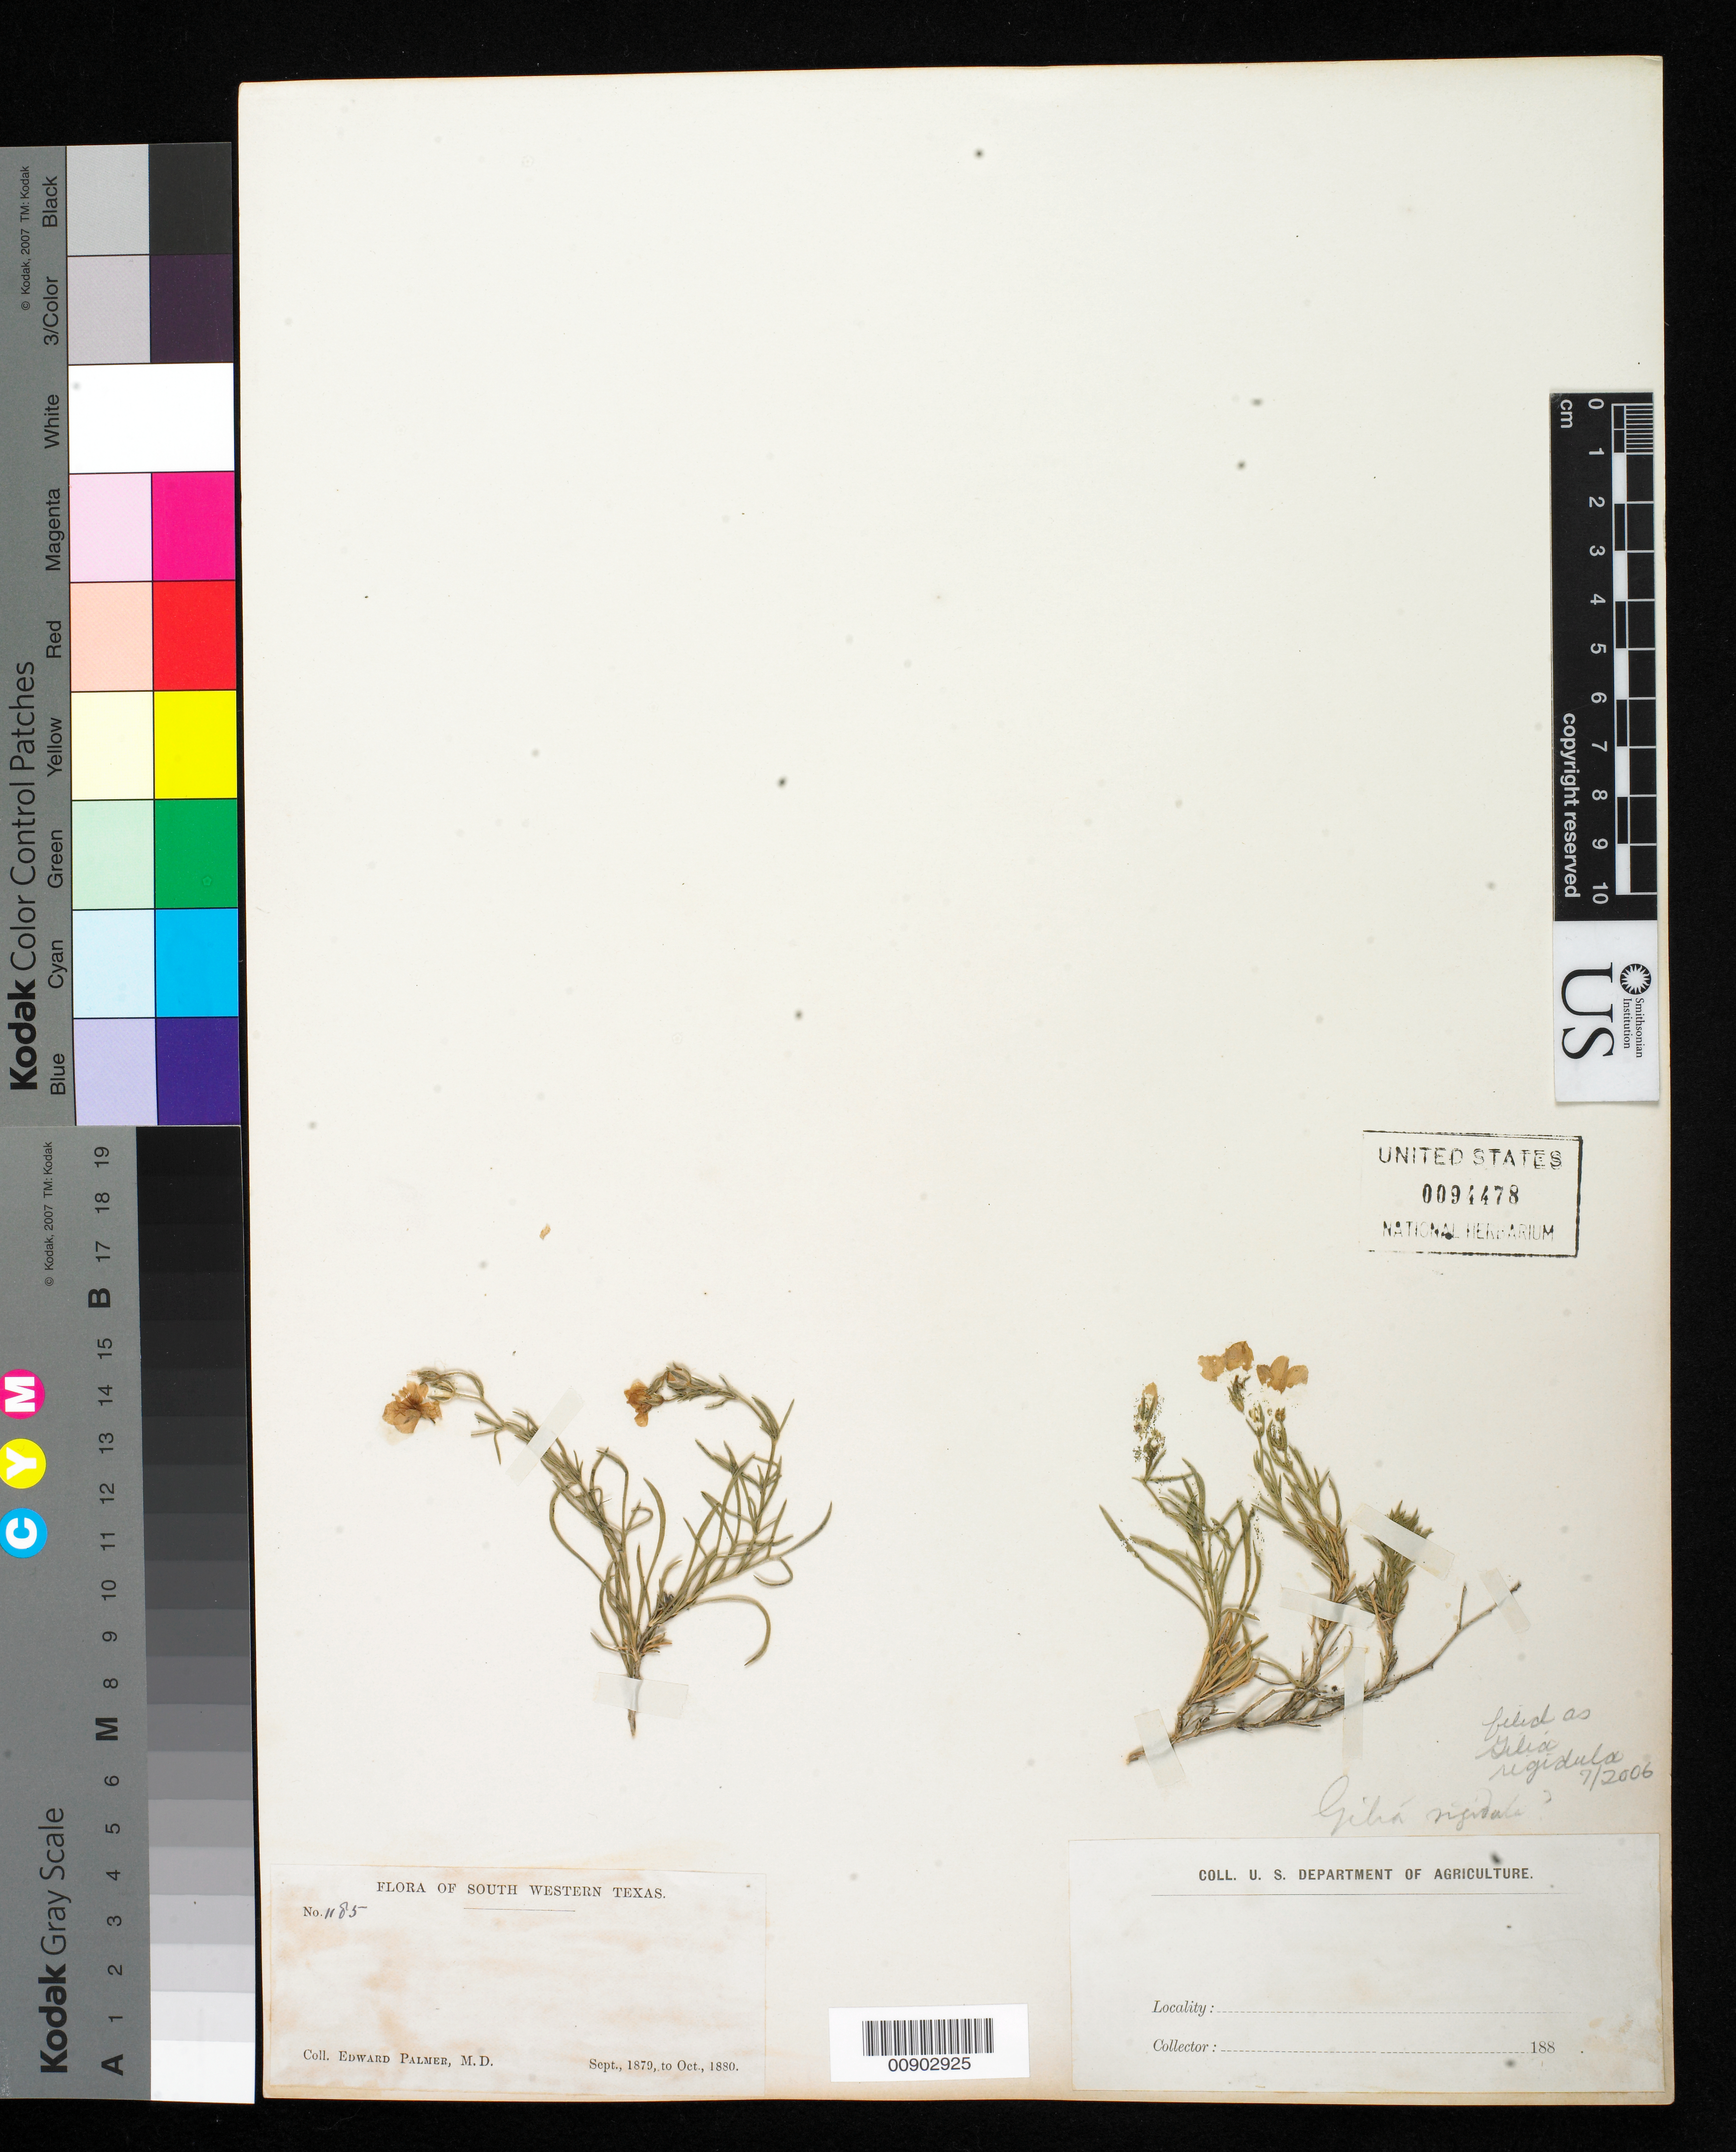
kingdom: Plantae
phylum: Tracheophyta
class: Magnoliopsida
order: Ericales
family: Polemoniaceae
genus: Giliastrum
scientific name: Giliastrum acerosum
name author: (A. Gray) Rydb.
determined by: Strong, Mark T., (BOT), Smithsonian Institution - National Museum of Natural History (UNITED STATES)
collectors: E. Palmer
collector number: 1185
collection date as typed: Sep 1879 to -- Oct 1880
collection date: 1879-09/1880-10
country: United States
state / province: Texas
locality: South Western Texas.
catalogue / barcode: US 94478